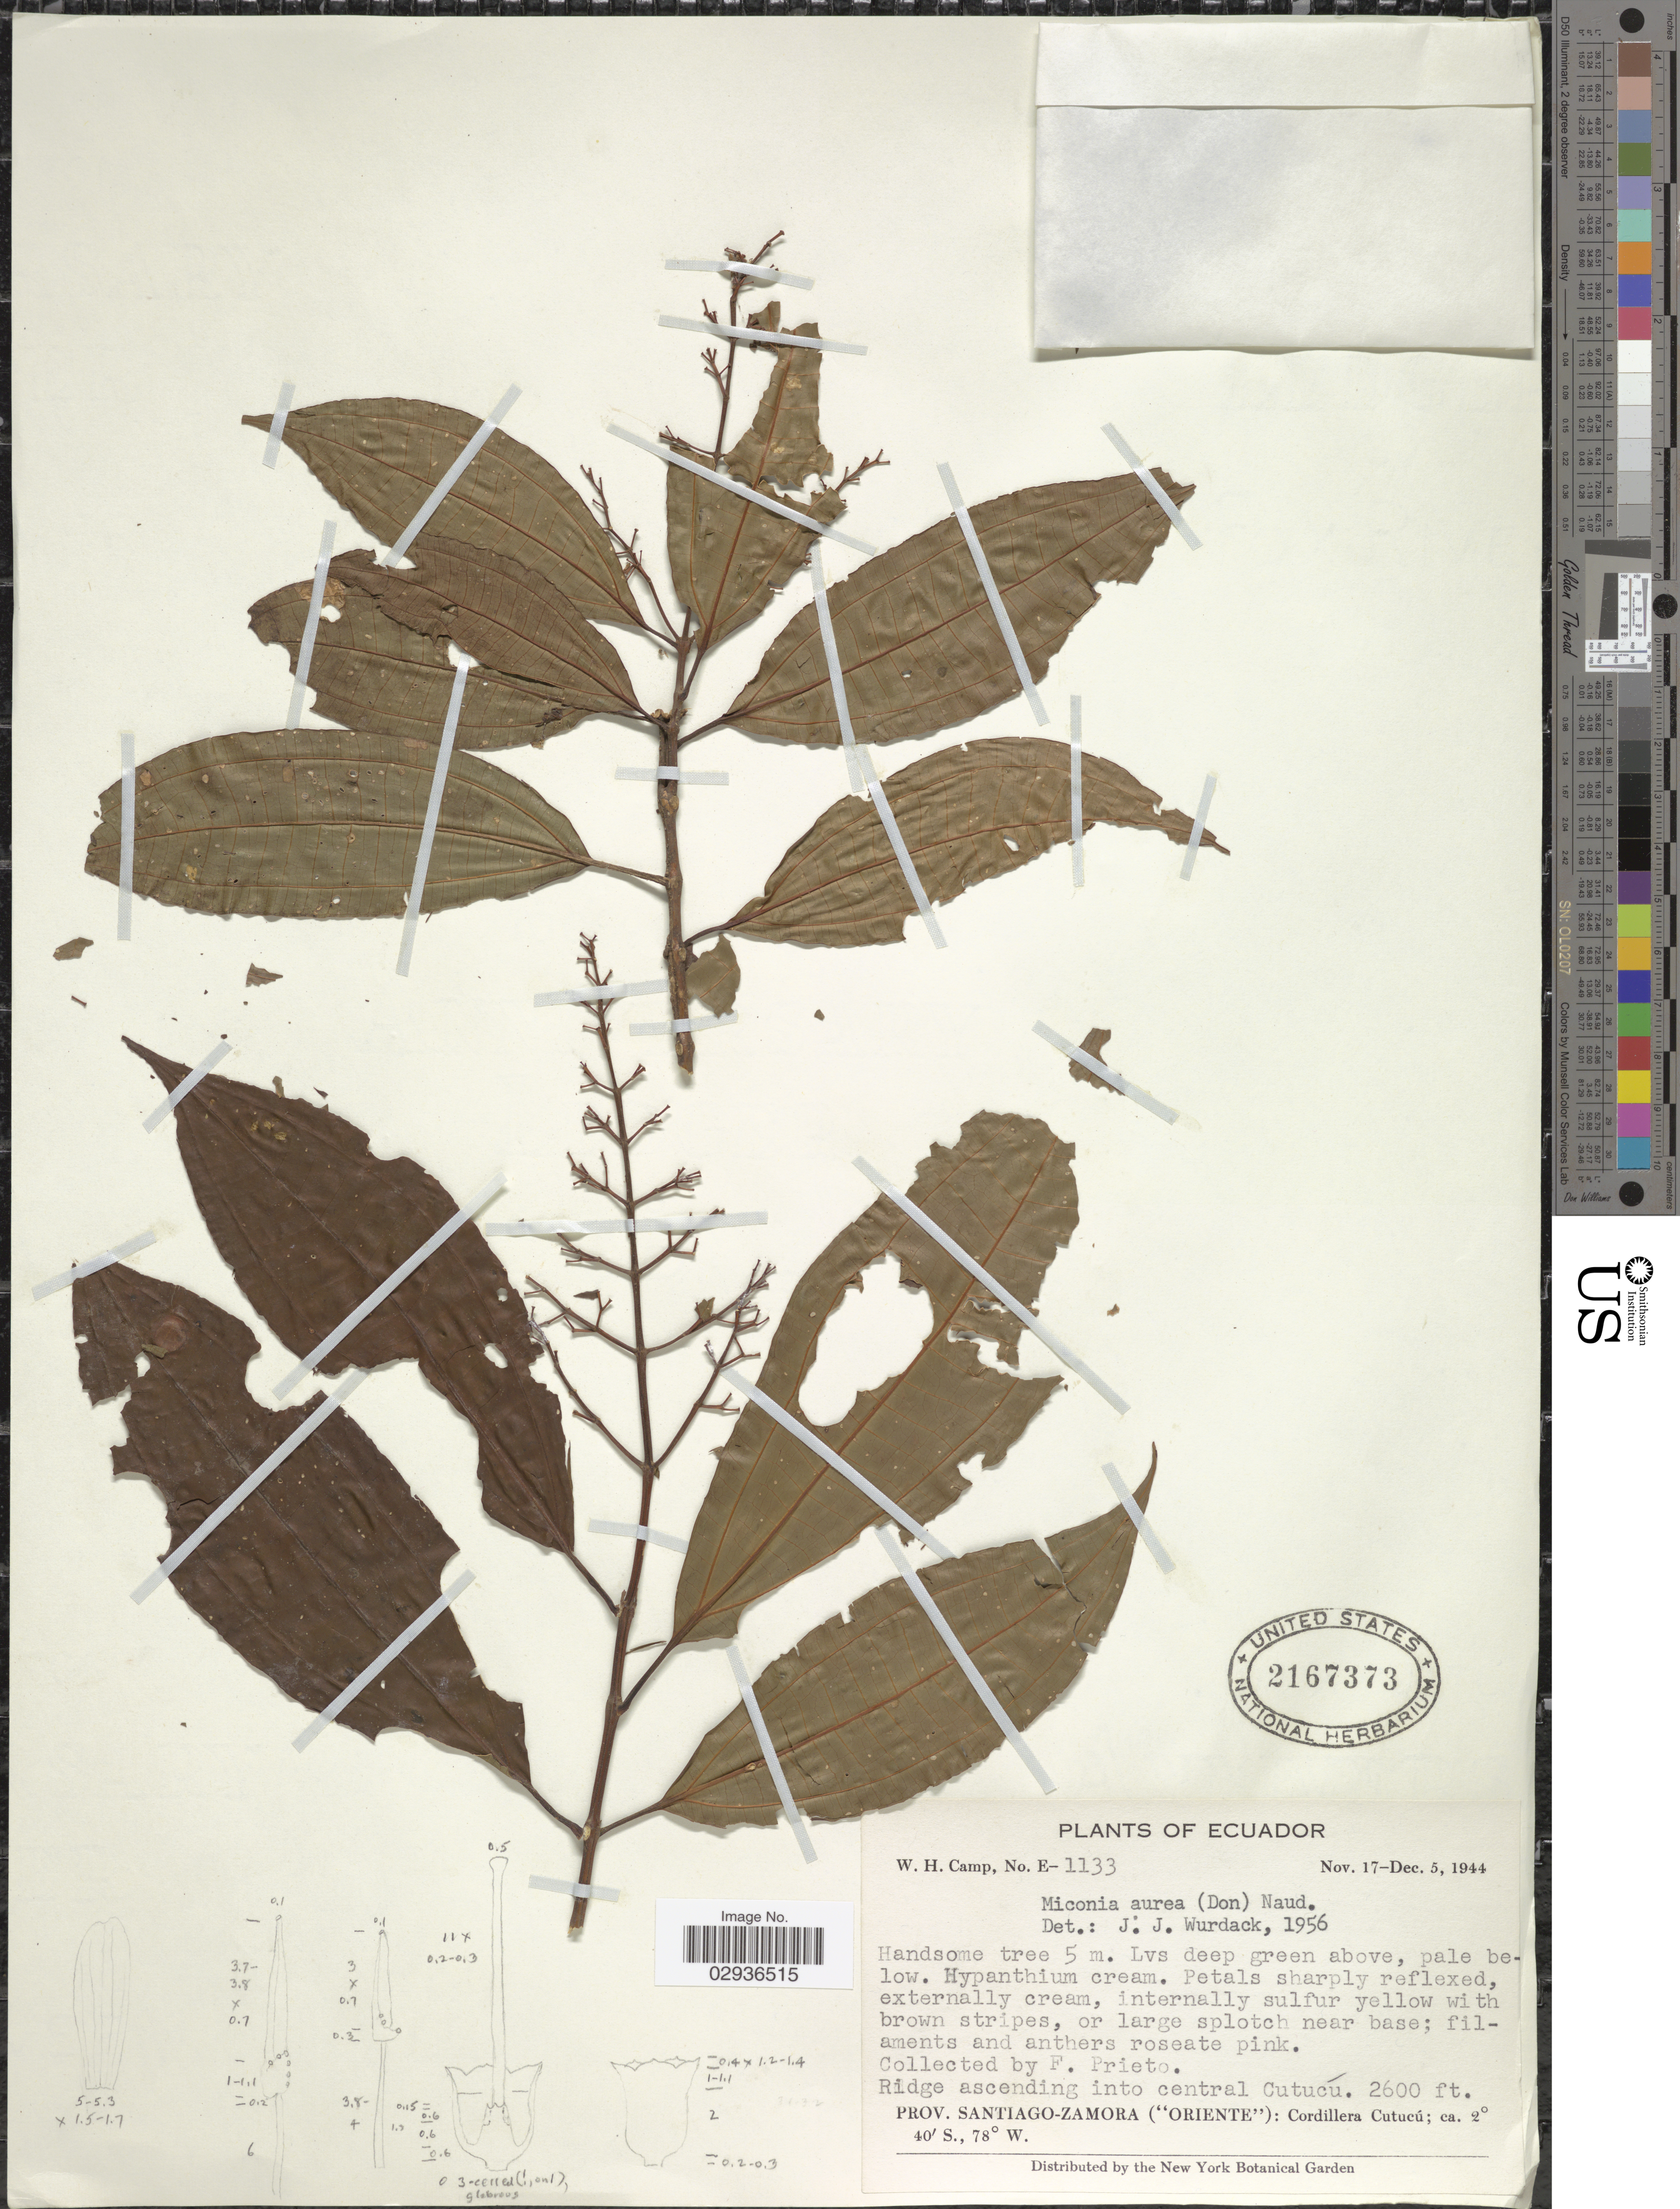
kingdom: Plantae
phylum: Tracheophyta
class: Magnoliopsida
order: Myrtales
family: Melastomataceae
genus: Miconia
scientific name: Miconia aurea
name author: (D. Don) Naudin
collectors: F. Prieto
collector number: E-1133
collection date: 1944-11-17/1944-12-05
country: Ecuador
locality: Ridge ascending into central Cutucú. Prov. Santiago-Zamora ("Oriente"): Cordillera Cutucú.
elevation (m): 792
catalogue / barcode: US 2167373